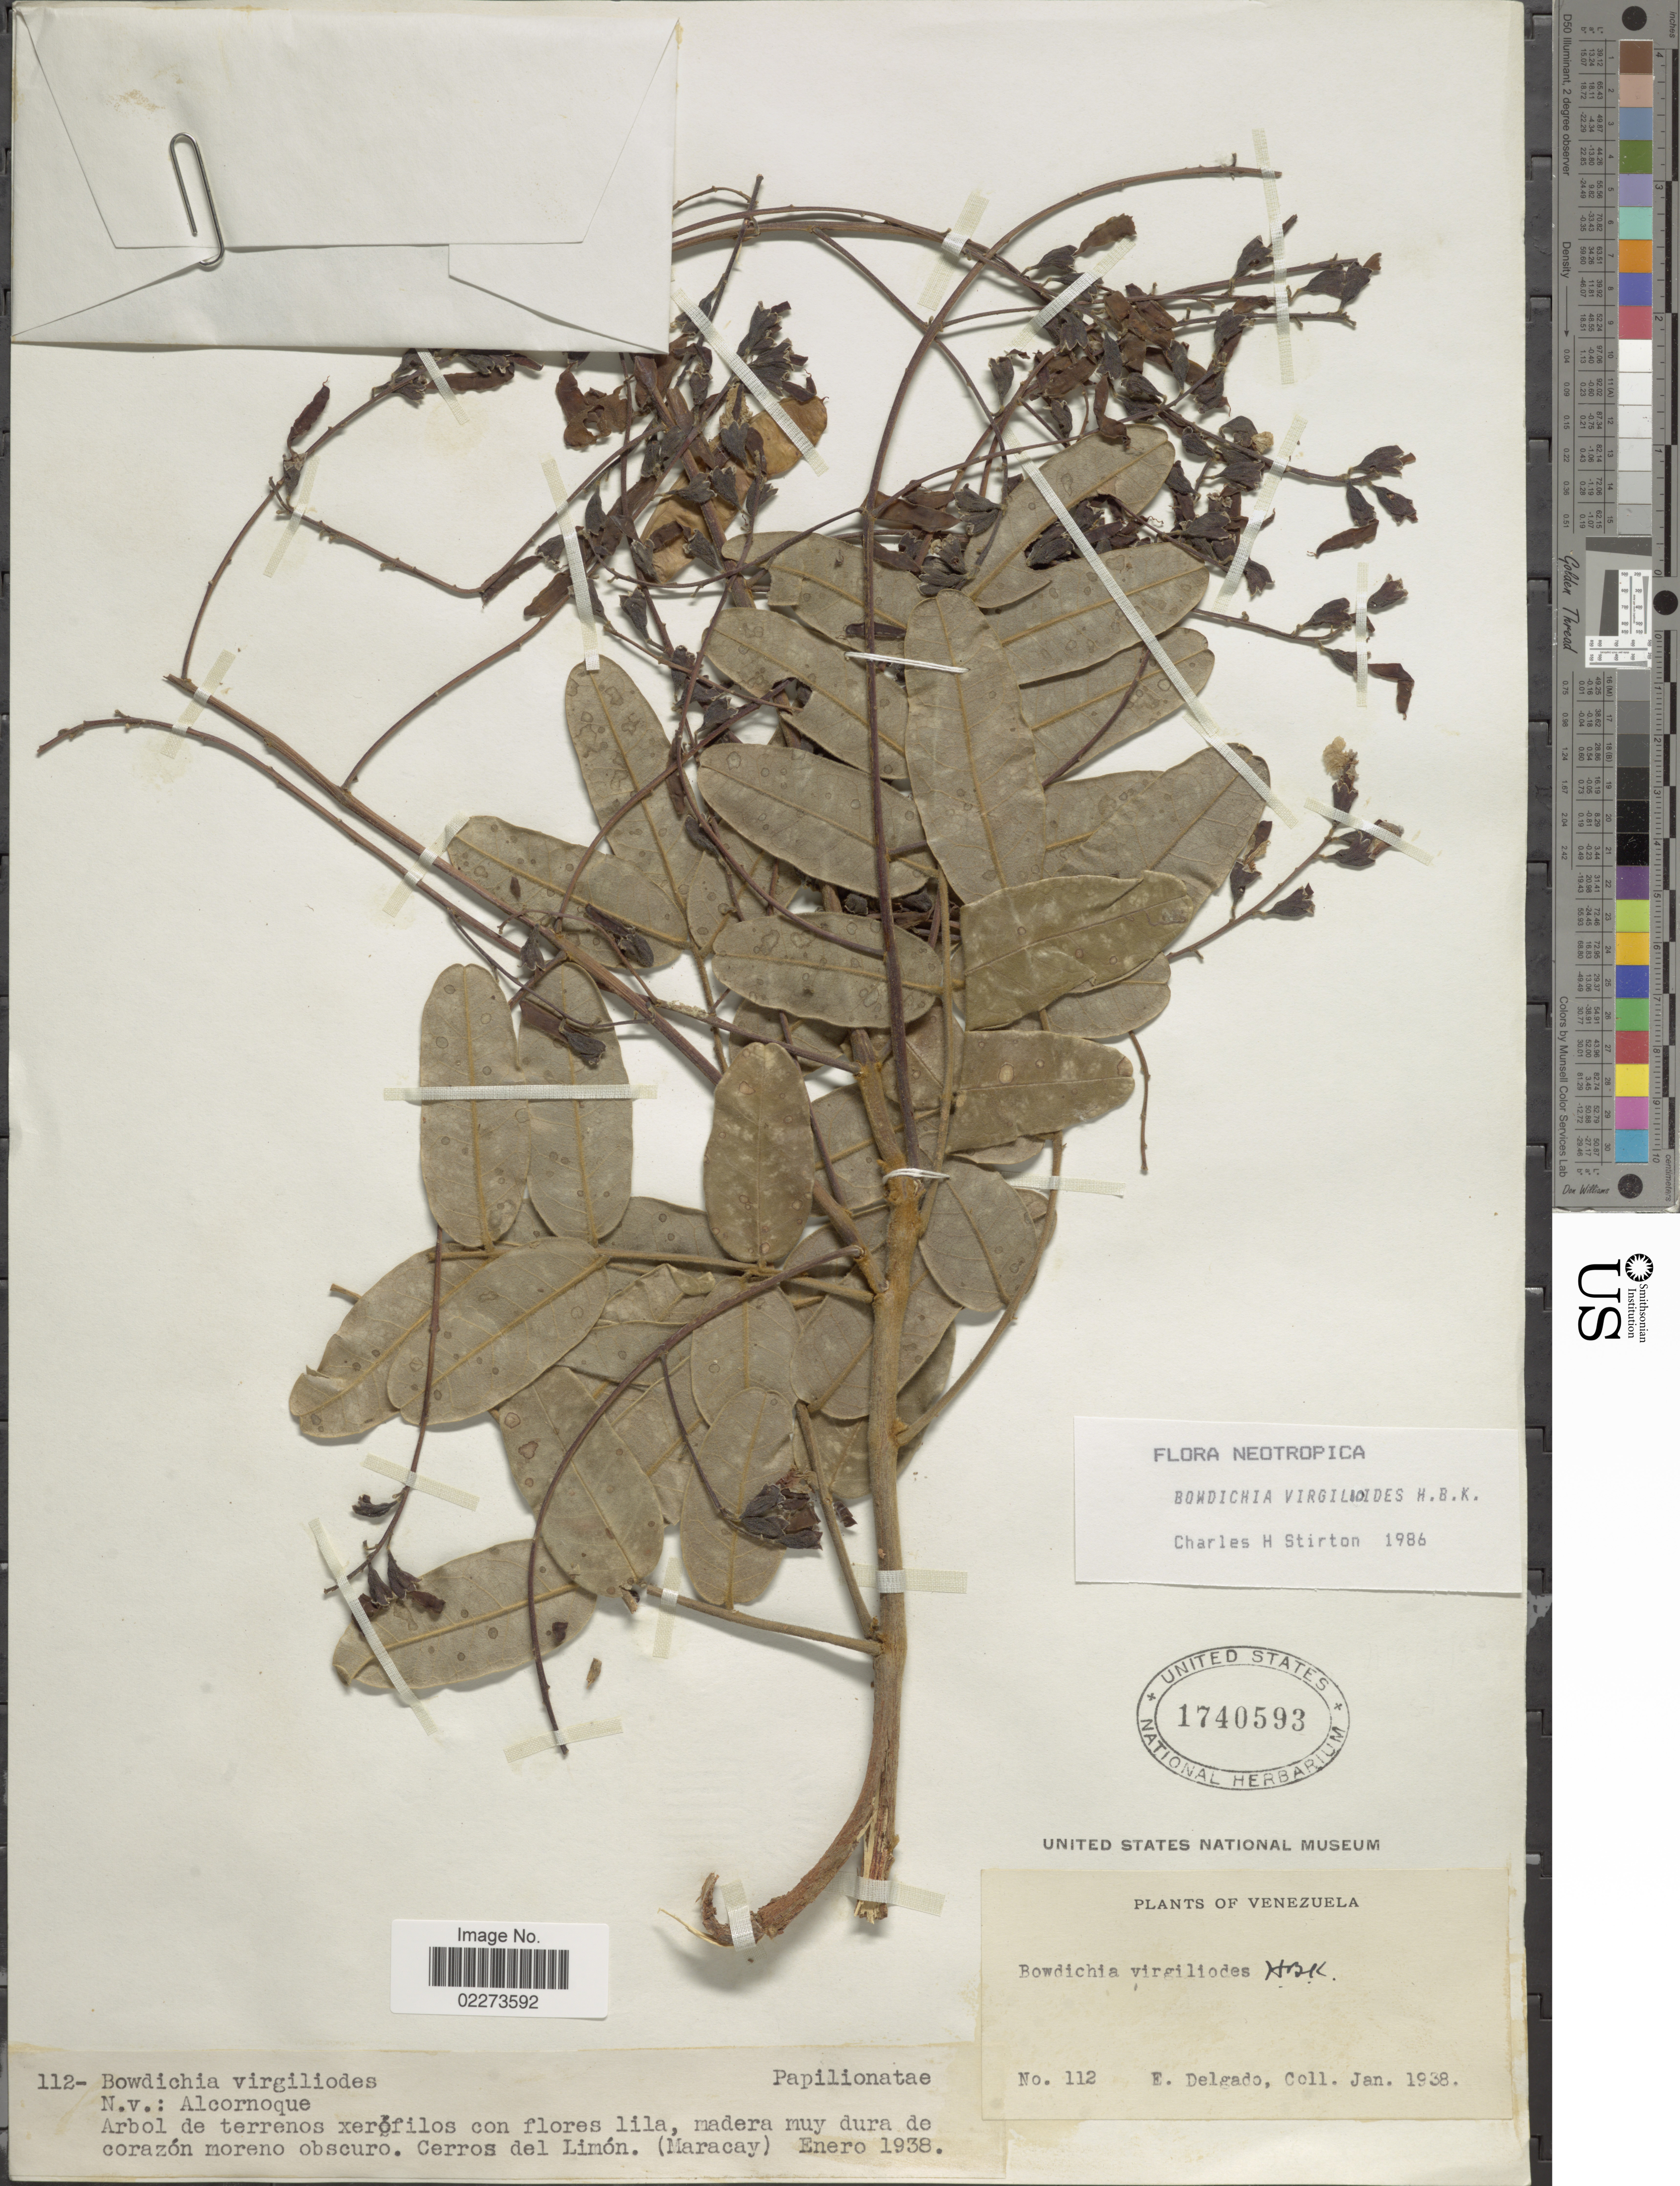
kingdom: Plantae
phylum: Tracheophyta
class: Magnoliopsida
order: Fabales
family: Fabaceae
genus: Bowdichia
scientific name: Bowdichia virgilioides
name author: Kunth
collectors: E. Delgado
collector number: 112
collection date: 1938-01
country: Venezuela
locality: Cerros del Limon (Maracay)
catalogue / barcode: US 1740593